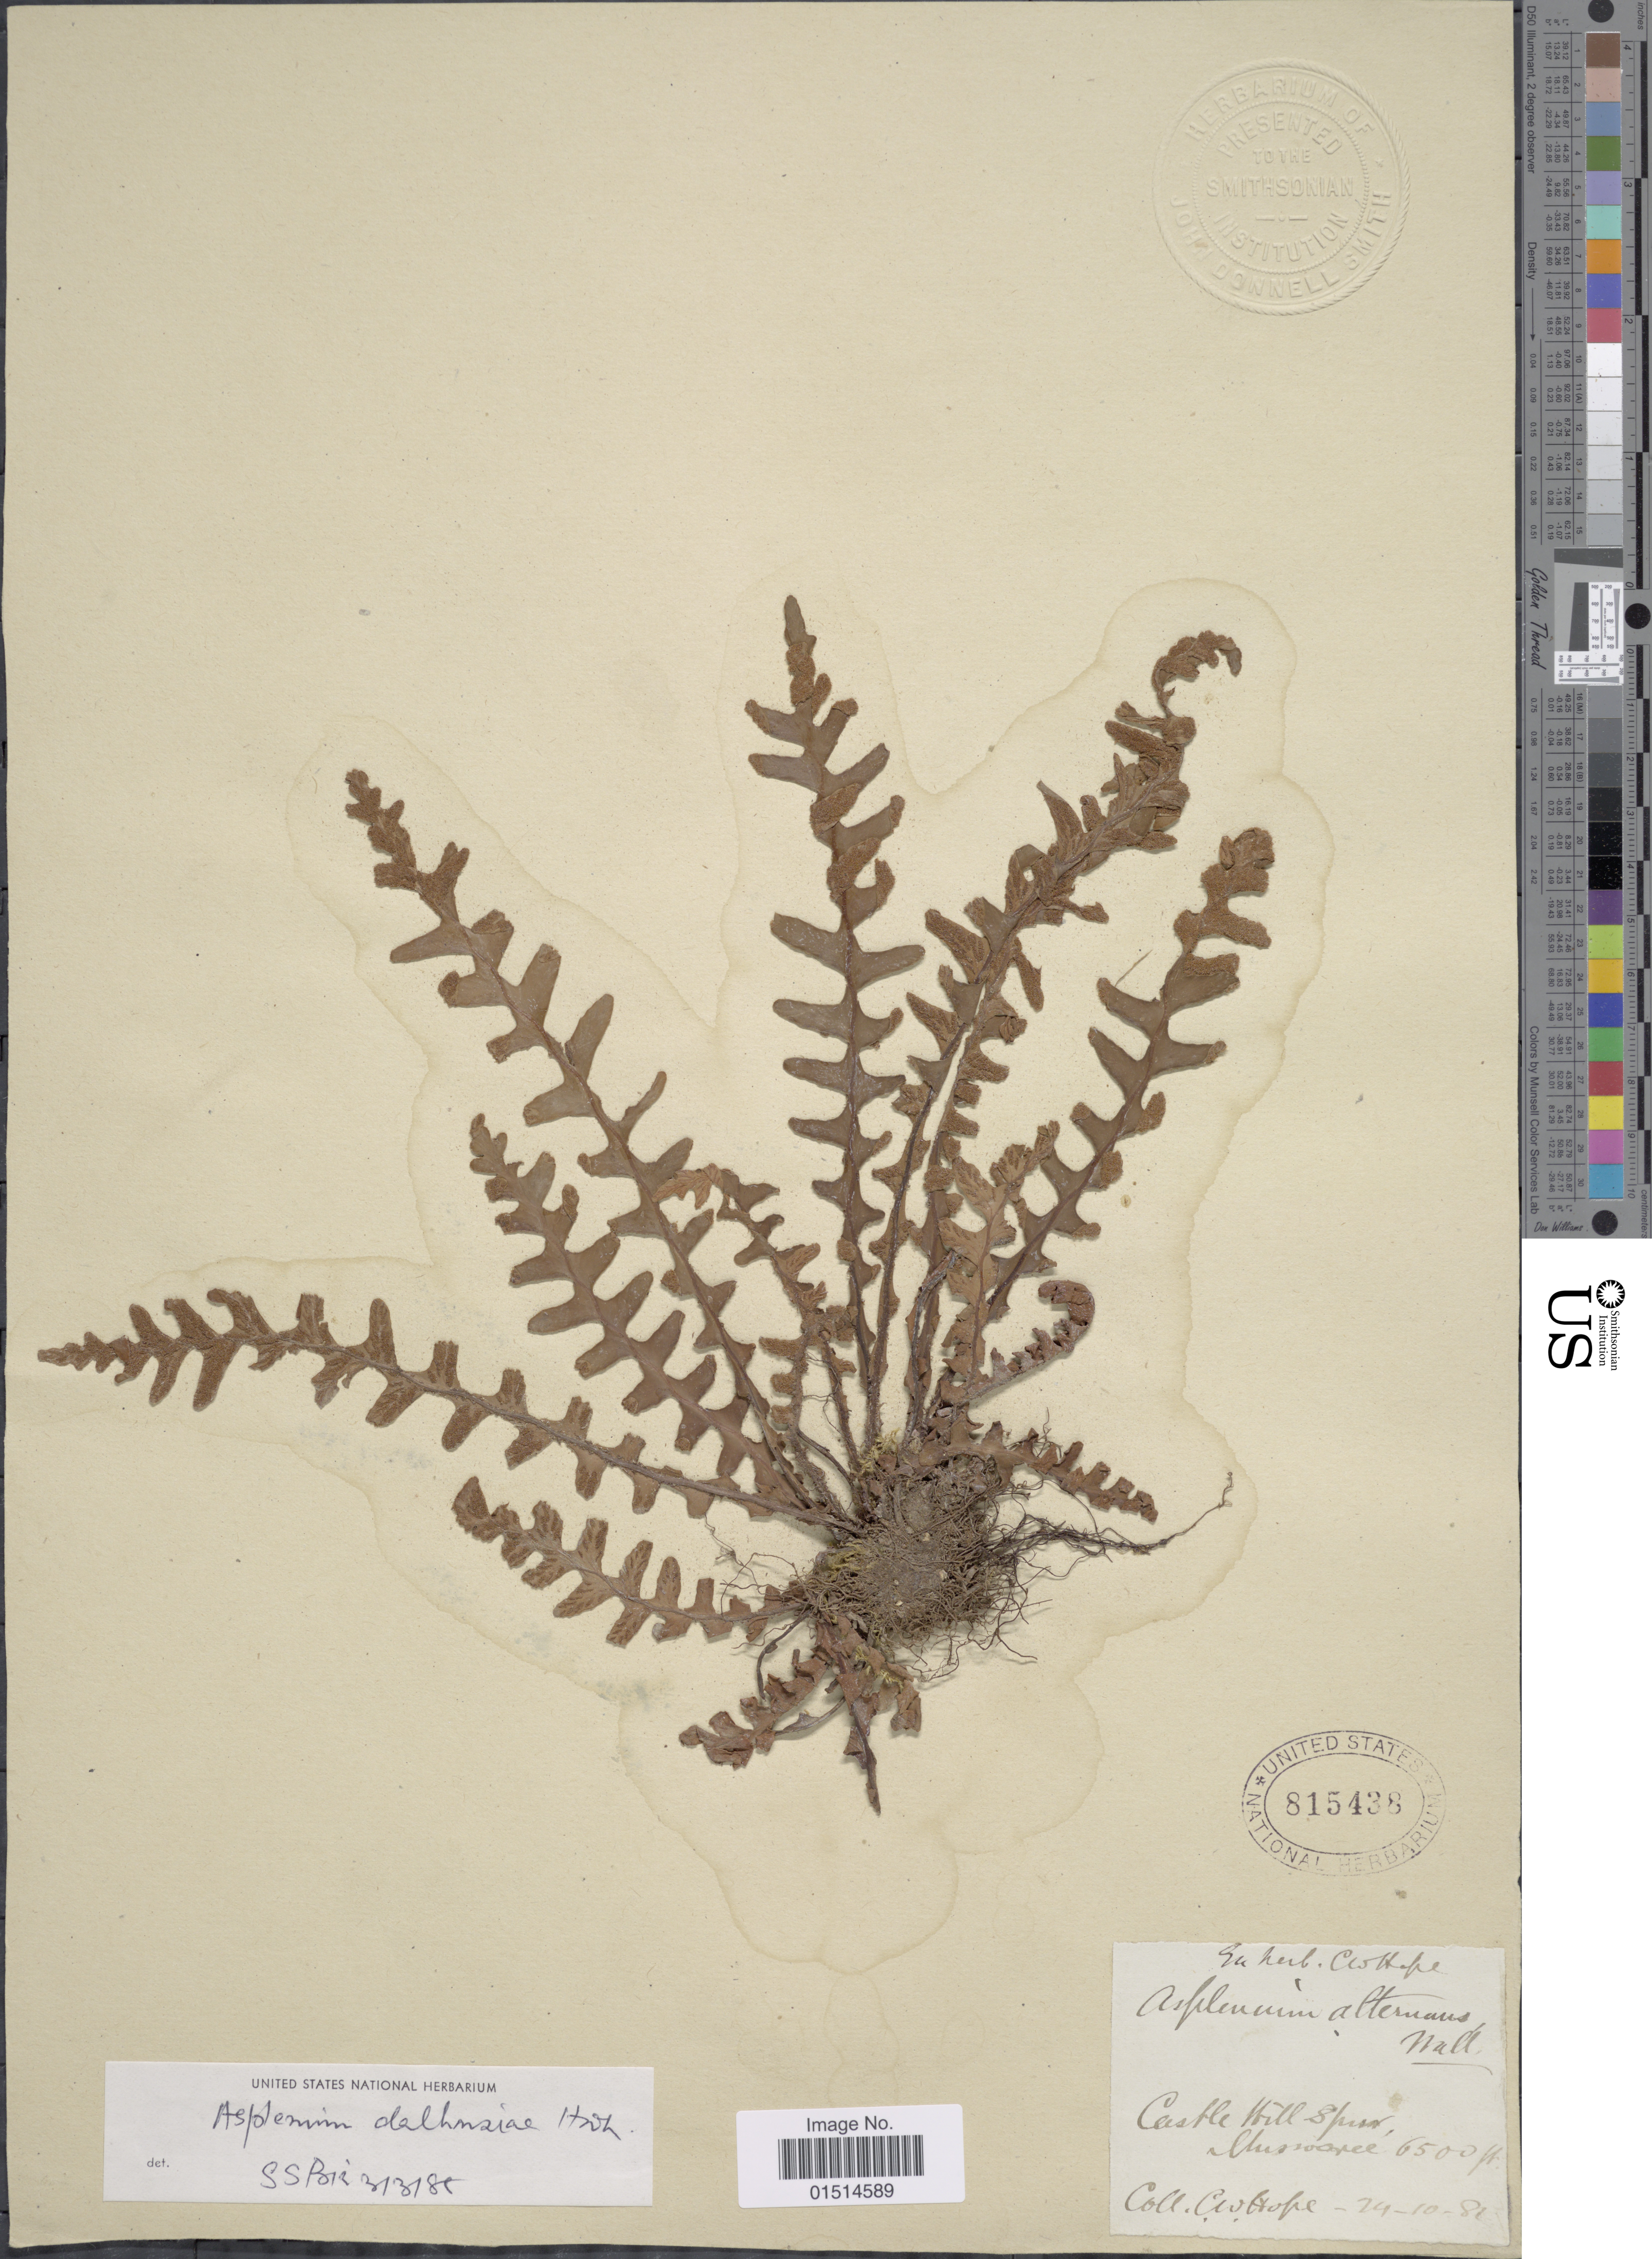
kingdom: Plantae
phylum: Tracheophyta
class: Polypodiopsida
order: Polypodiales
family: Aspleniaceae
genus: Asplenium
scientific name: Asplenium dalhousiae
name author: Hook.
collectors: C. W. Hope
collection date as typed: Transcribed d/m/y: 24/10/81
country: India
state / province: Uttarakhand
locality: Castle Hill Spur, Mussooree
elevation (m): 1981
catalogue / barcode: US 815438